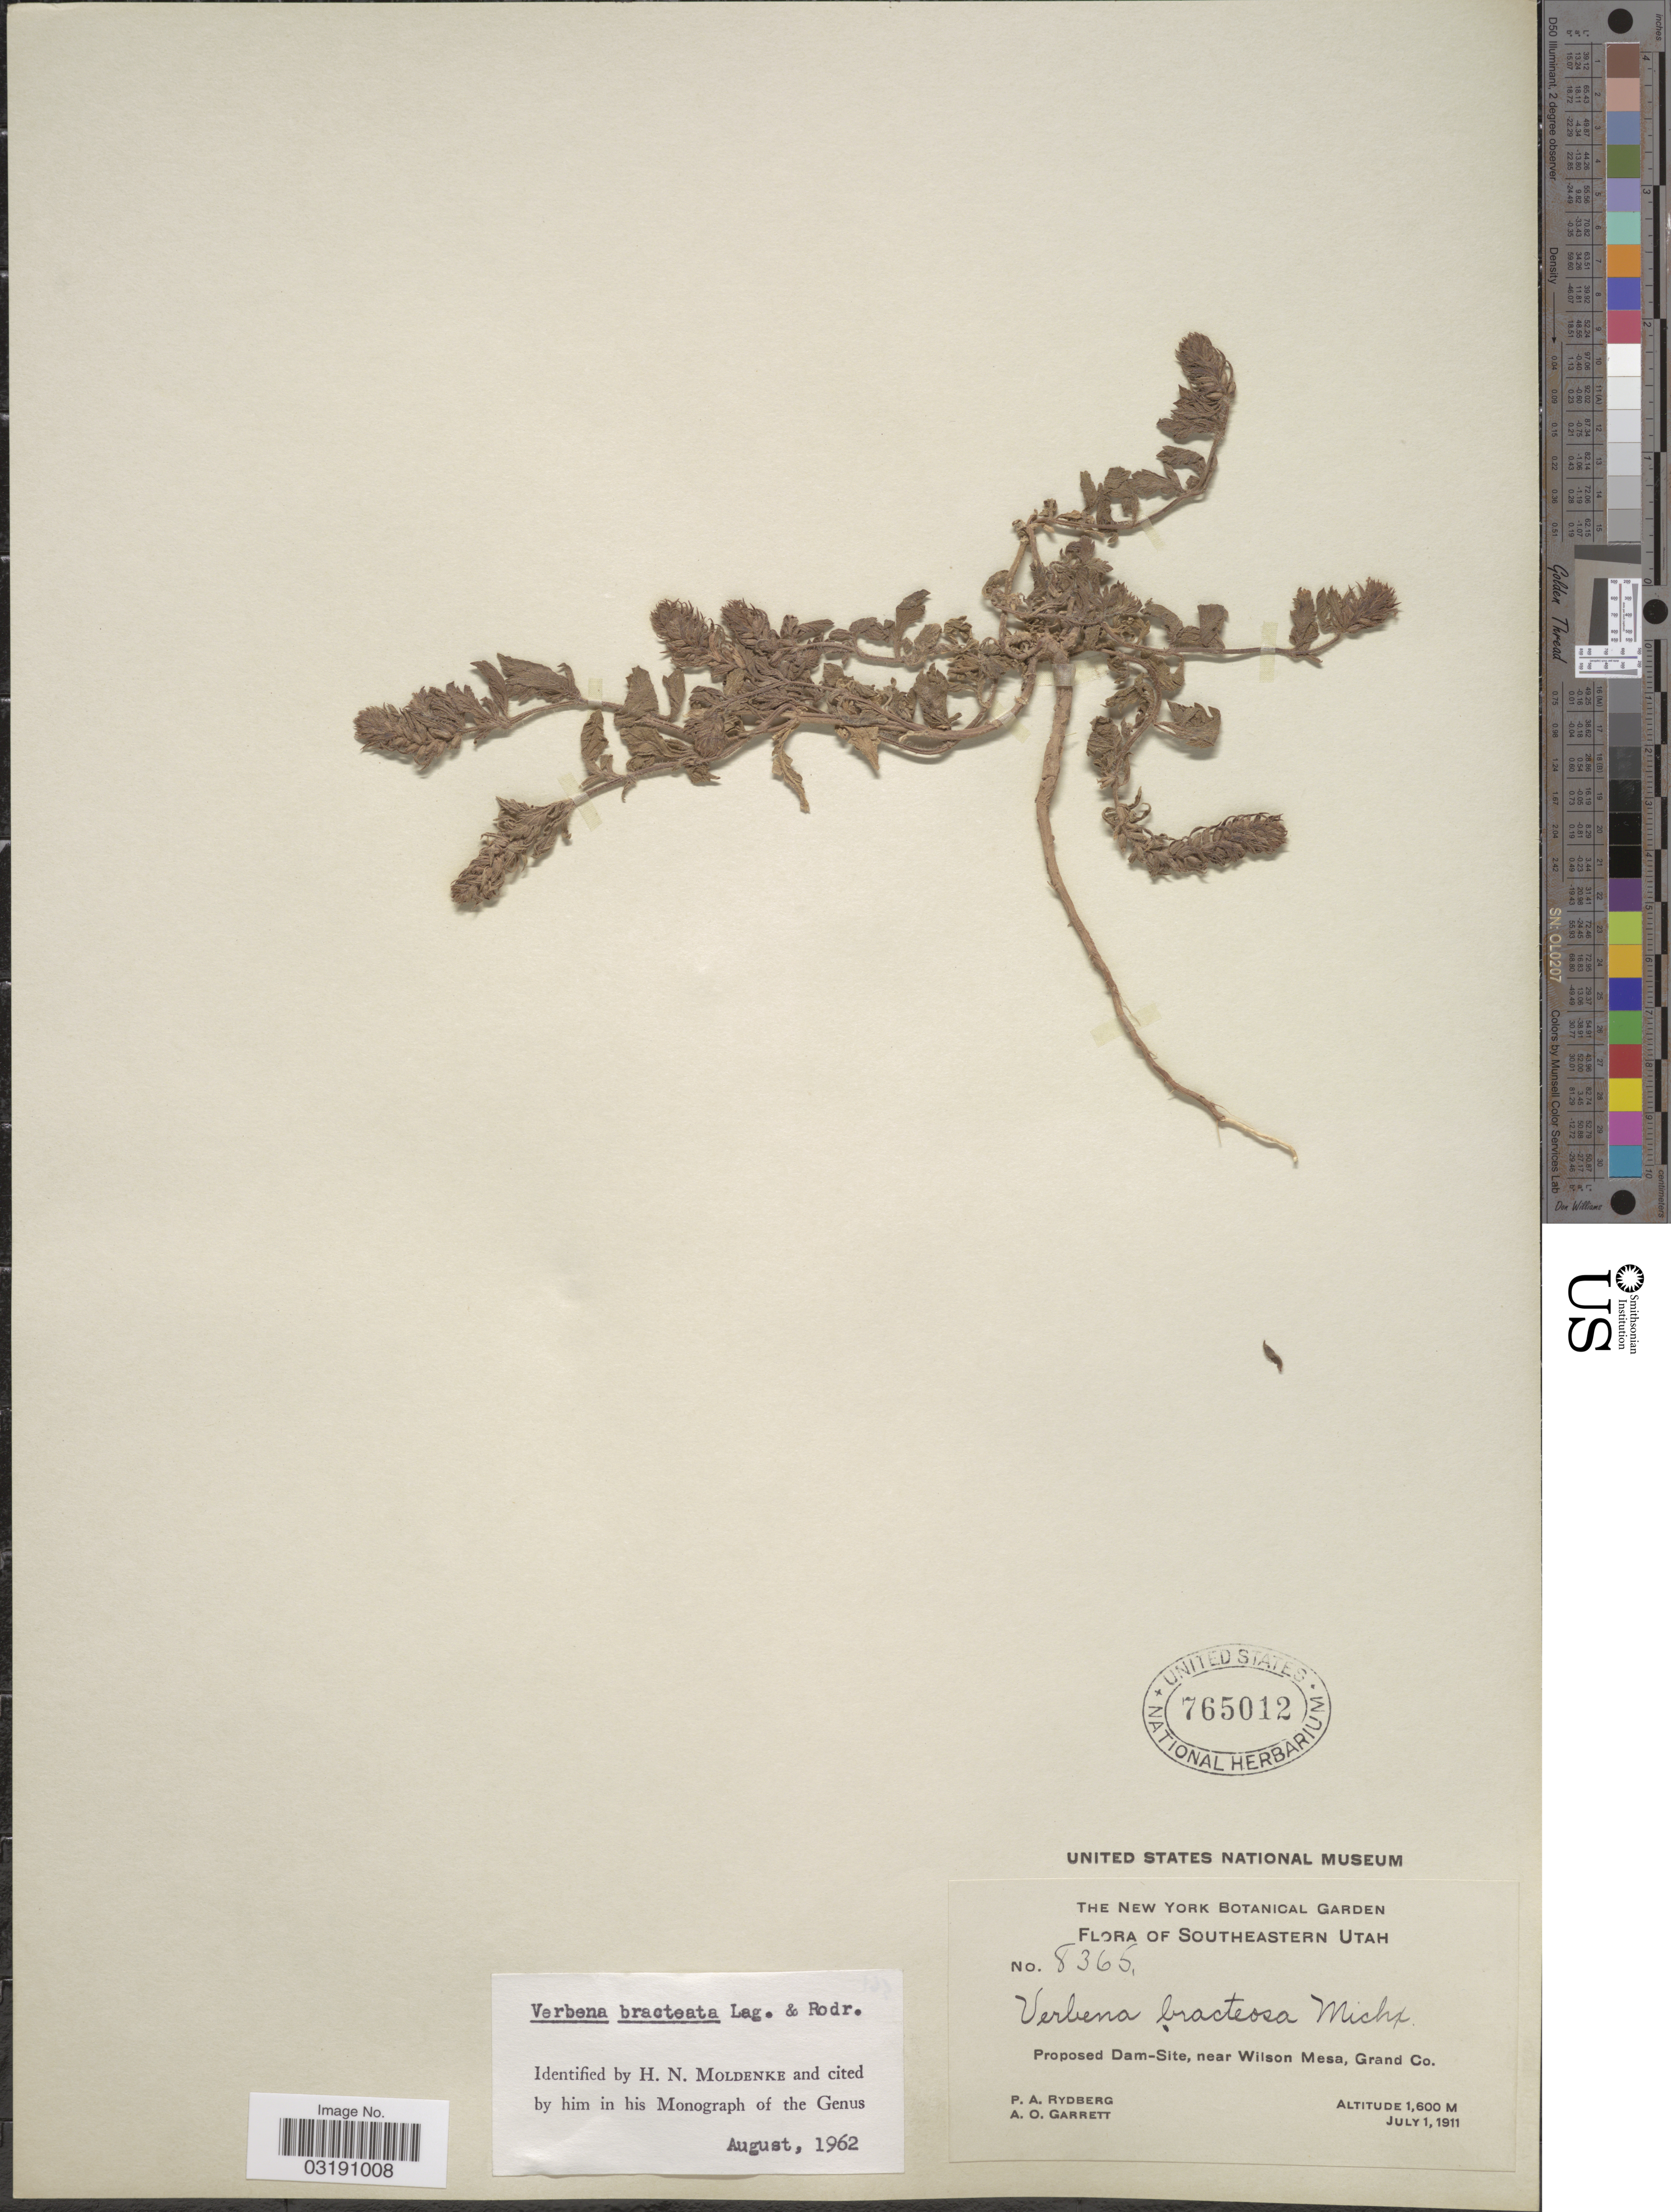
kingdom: Plantae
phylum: Tracheophyta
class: Magnoliopsida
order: Lamiales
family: Verbenaceae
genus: Verbena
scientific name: Verbena bracteata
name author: Cav. ex Lag. & Rodr.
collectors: P. A. Rydberg & A. O. Garrett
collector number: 8365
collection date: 1911-07-01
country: United States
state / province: Utah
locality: Southeastern Utah. Proposed Dam-Site, near Wilson Mesa, Grand Co.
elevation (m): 1600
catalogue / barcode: US 765012